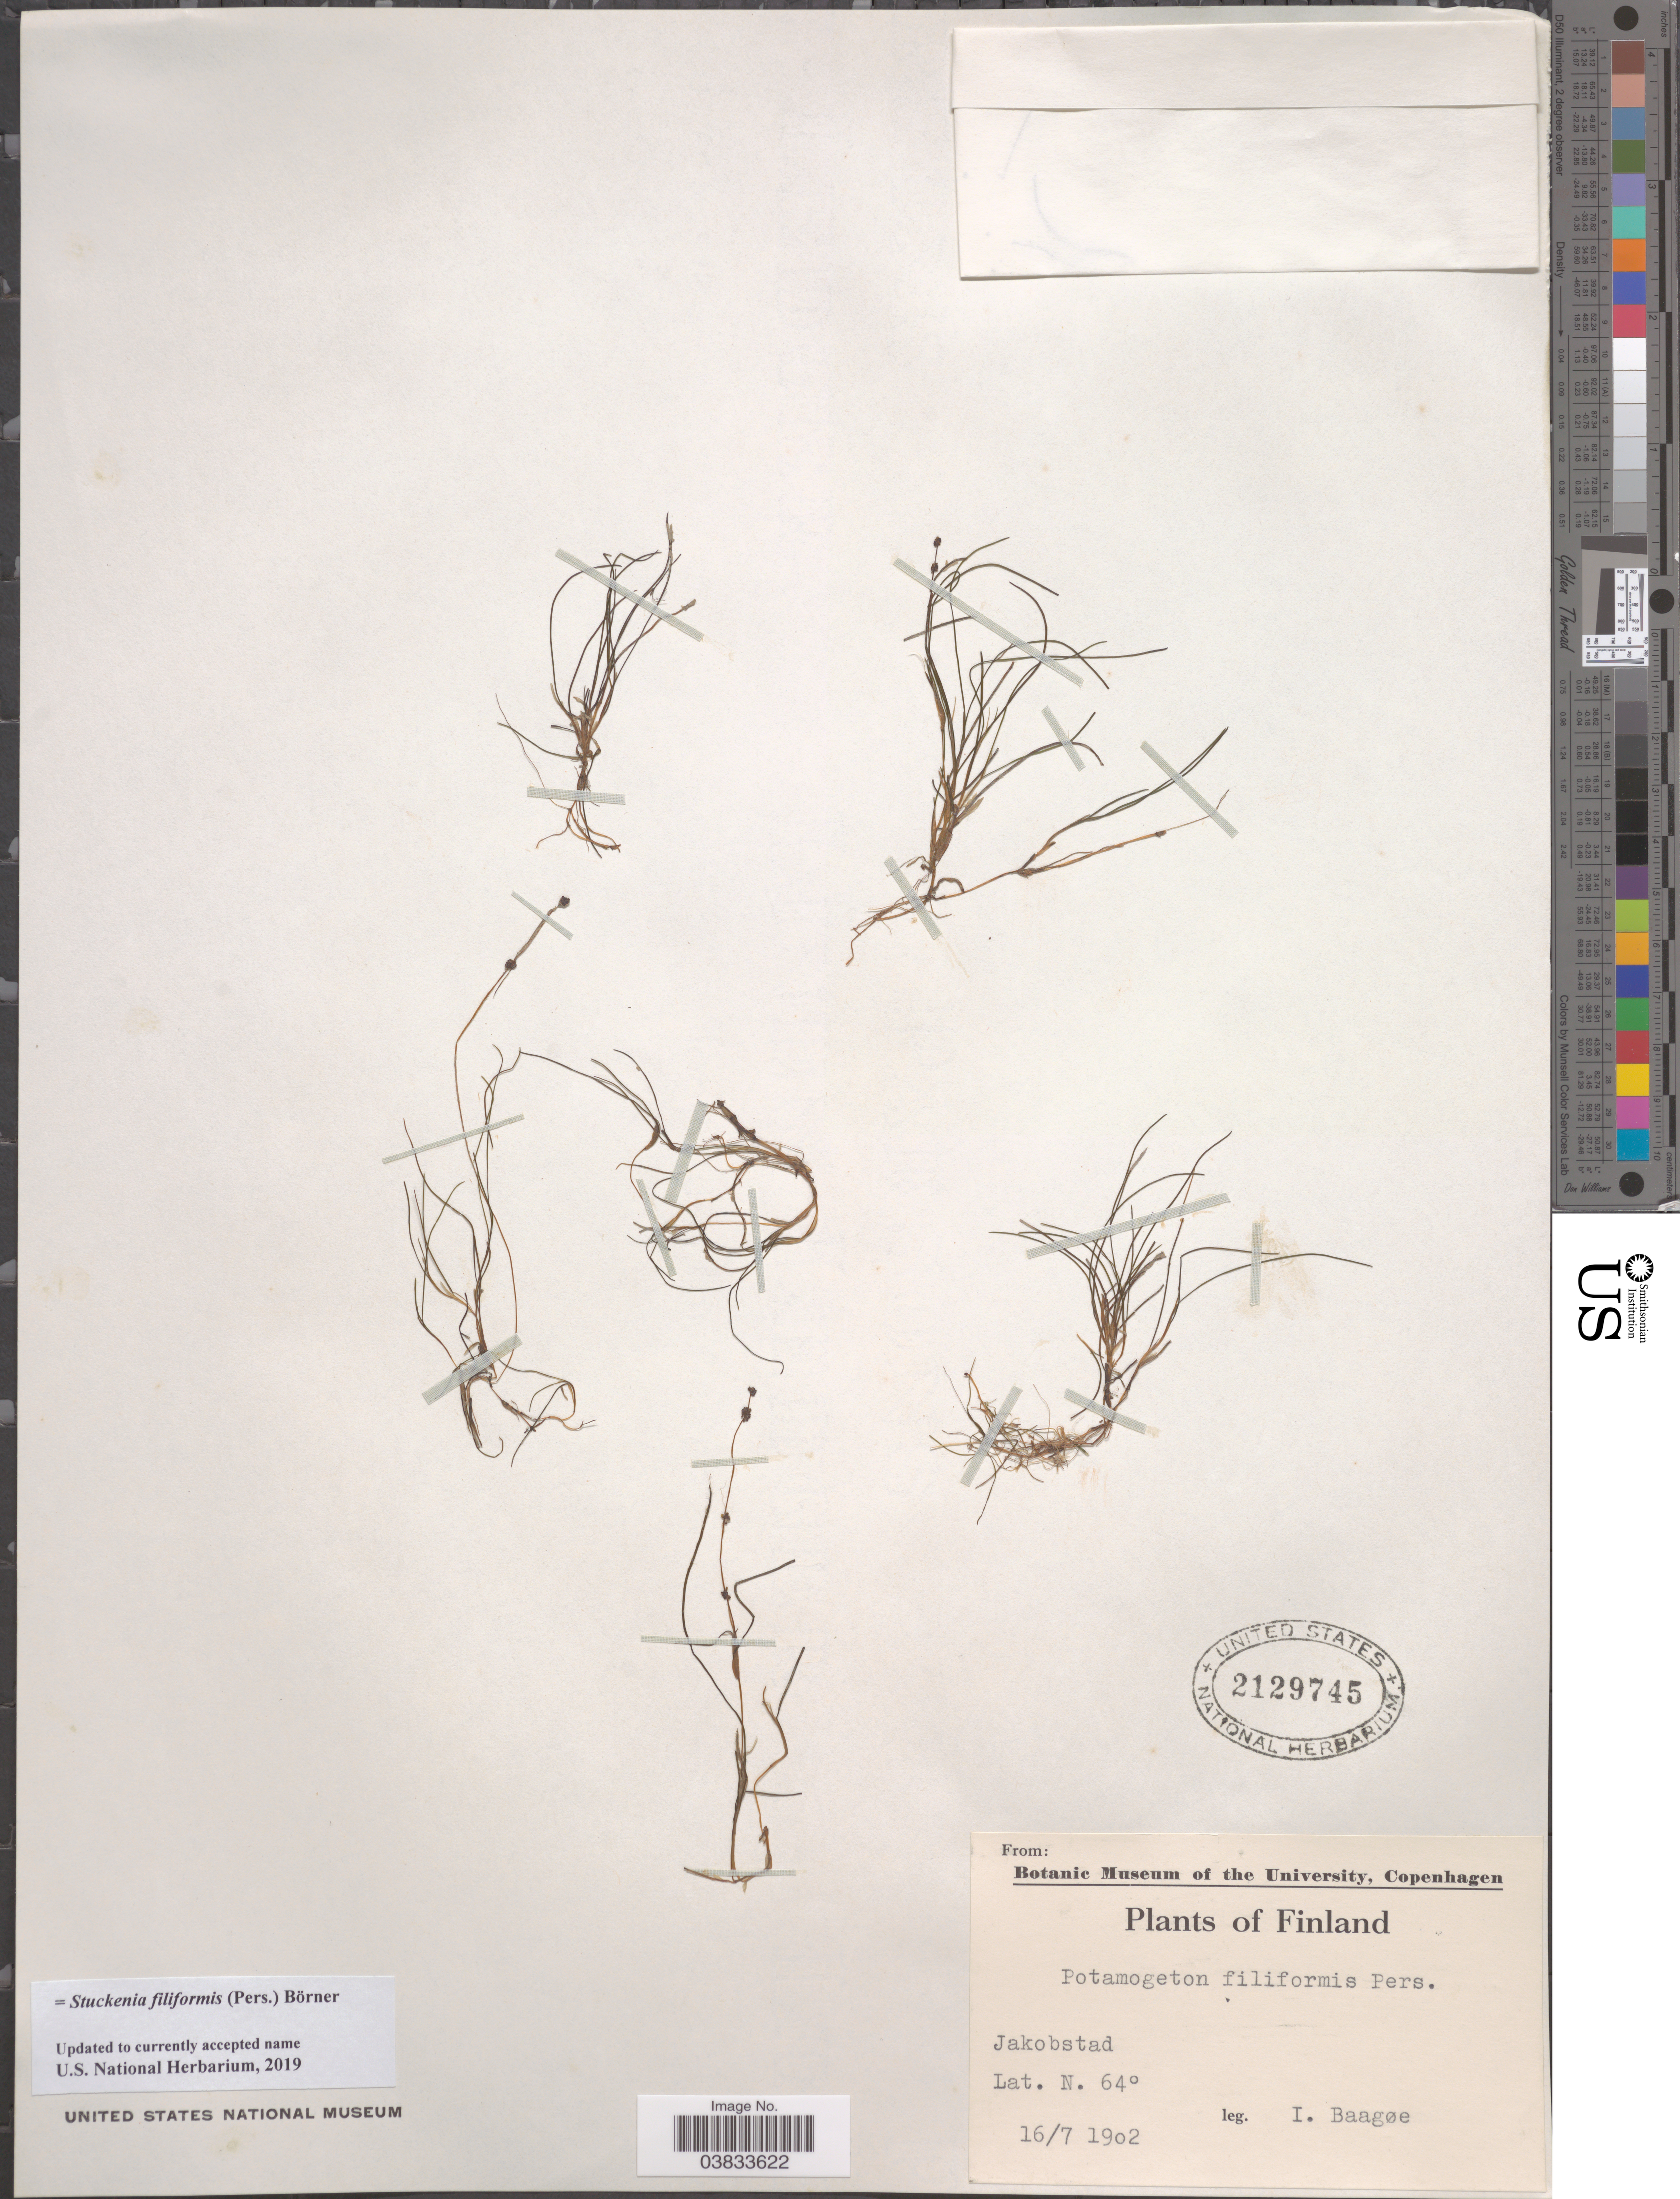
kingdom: Plantae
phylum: Tracheophyta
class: Liliopsida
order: Alismatales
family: Potamogetonaceae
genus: Stuckenia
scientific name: Stuckenia filiformis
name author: (Pers.) Börner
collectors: I. Baagøe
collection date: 1902-07-16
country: Finland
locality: Jakobstad.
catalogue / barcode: US 2129745